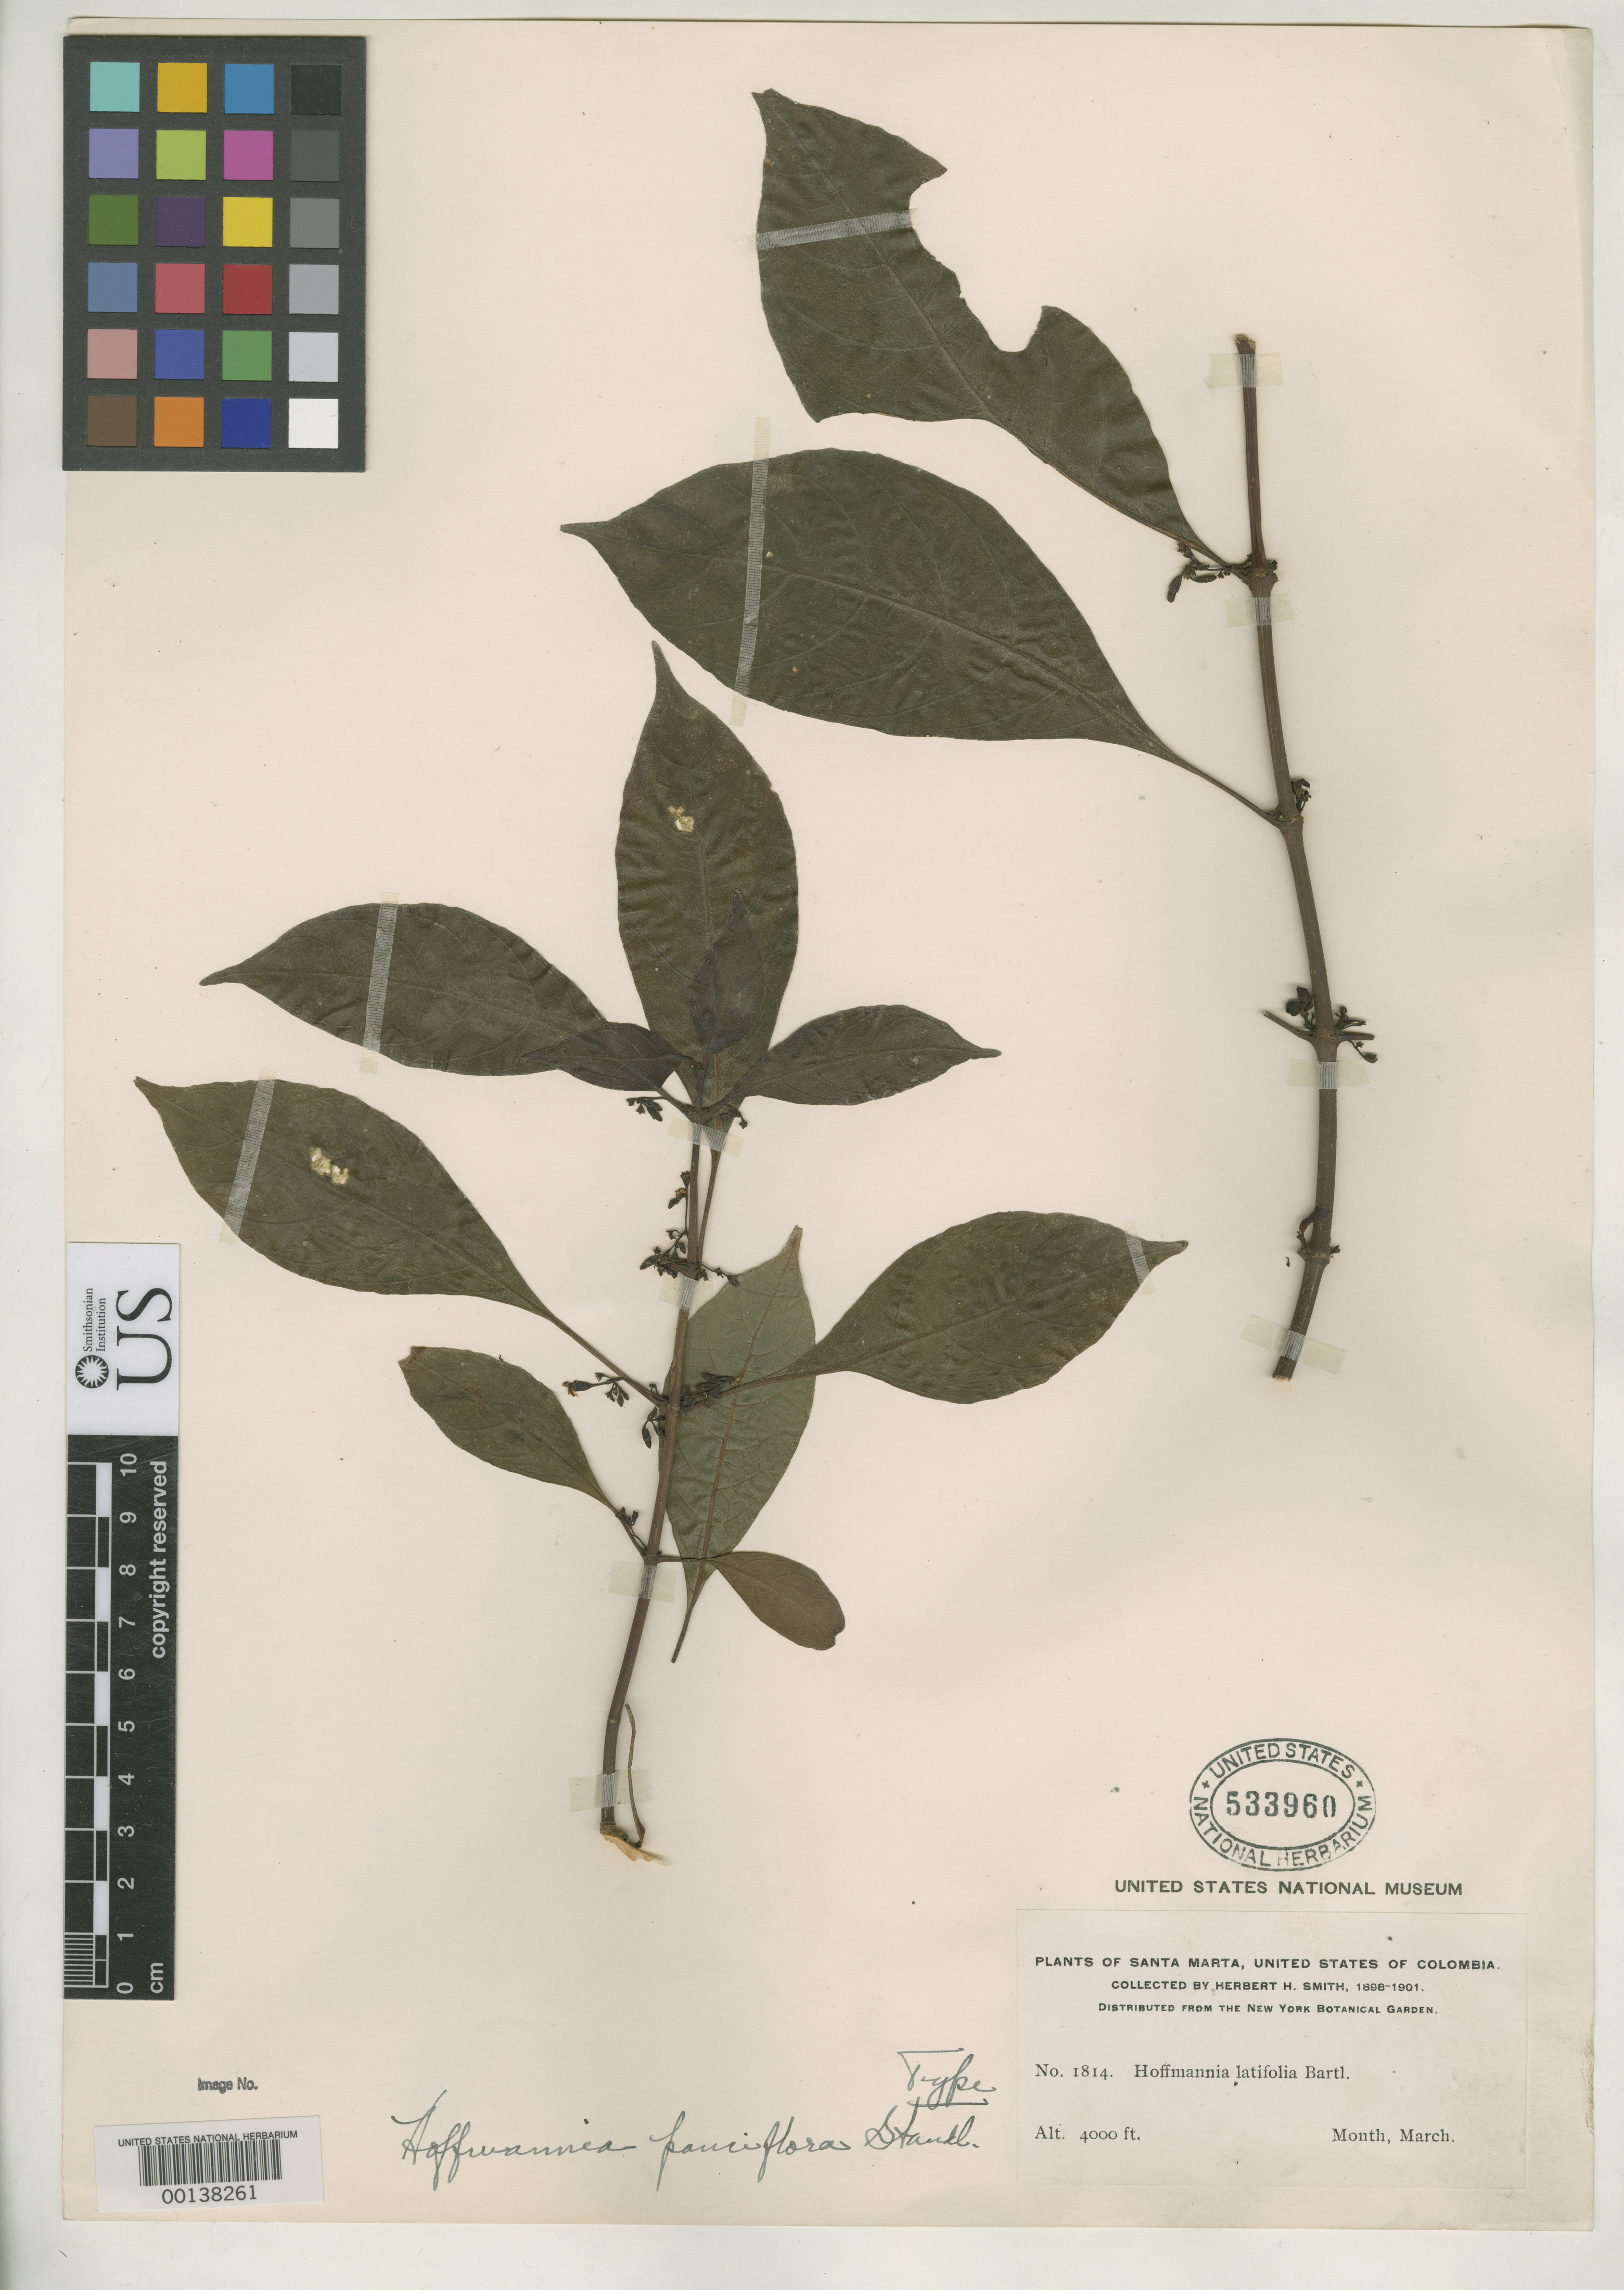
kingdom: Plantae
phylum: Tracheophyta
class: Magnoliopsida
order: Gentianales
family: Rubiaceae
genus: Hoffmannia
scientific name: Hoffmannia pauciflora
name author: Standl.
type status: Isotype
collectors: Herbert H. Smith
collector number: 1814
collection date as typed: Mar 1898 to -- Mar 1901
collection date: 1898-03/1901-03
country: Colombia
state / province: Magdalena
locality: Santa Marta.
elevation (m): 1050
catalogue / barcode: US 533960